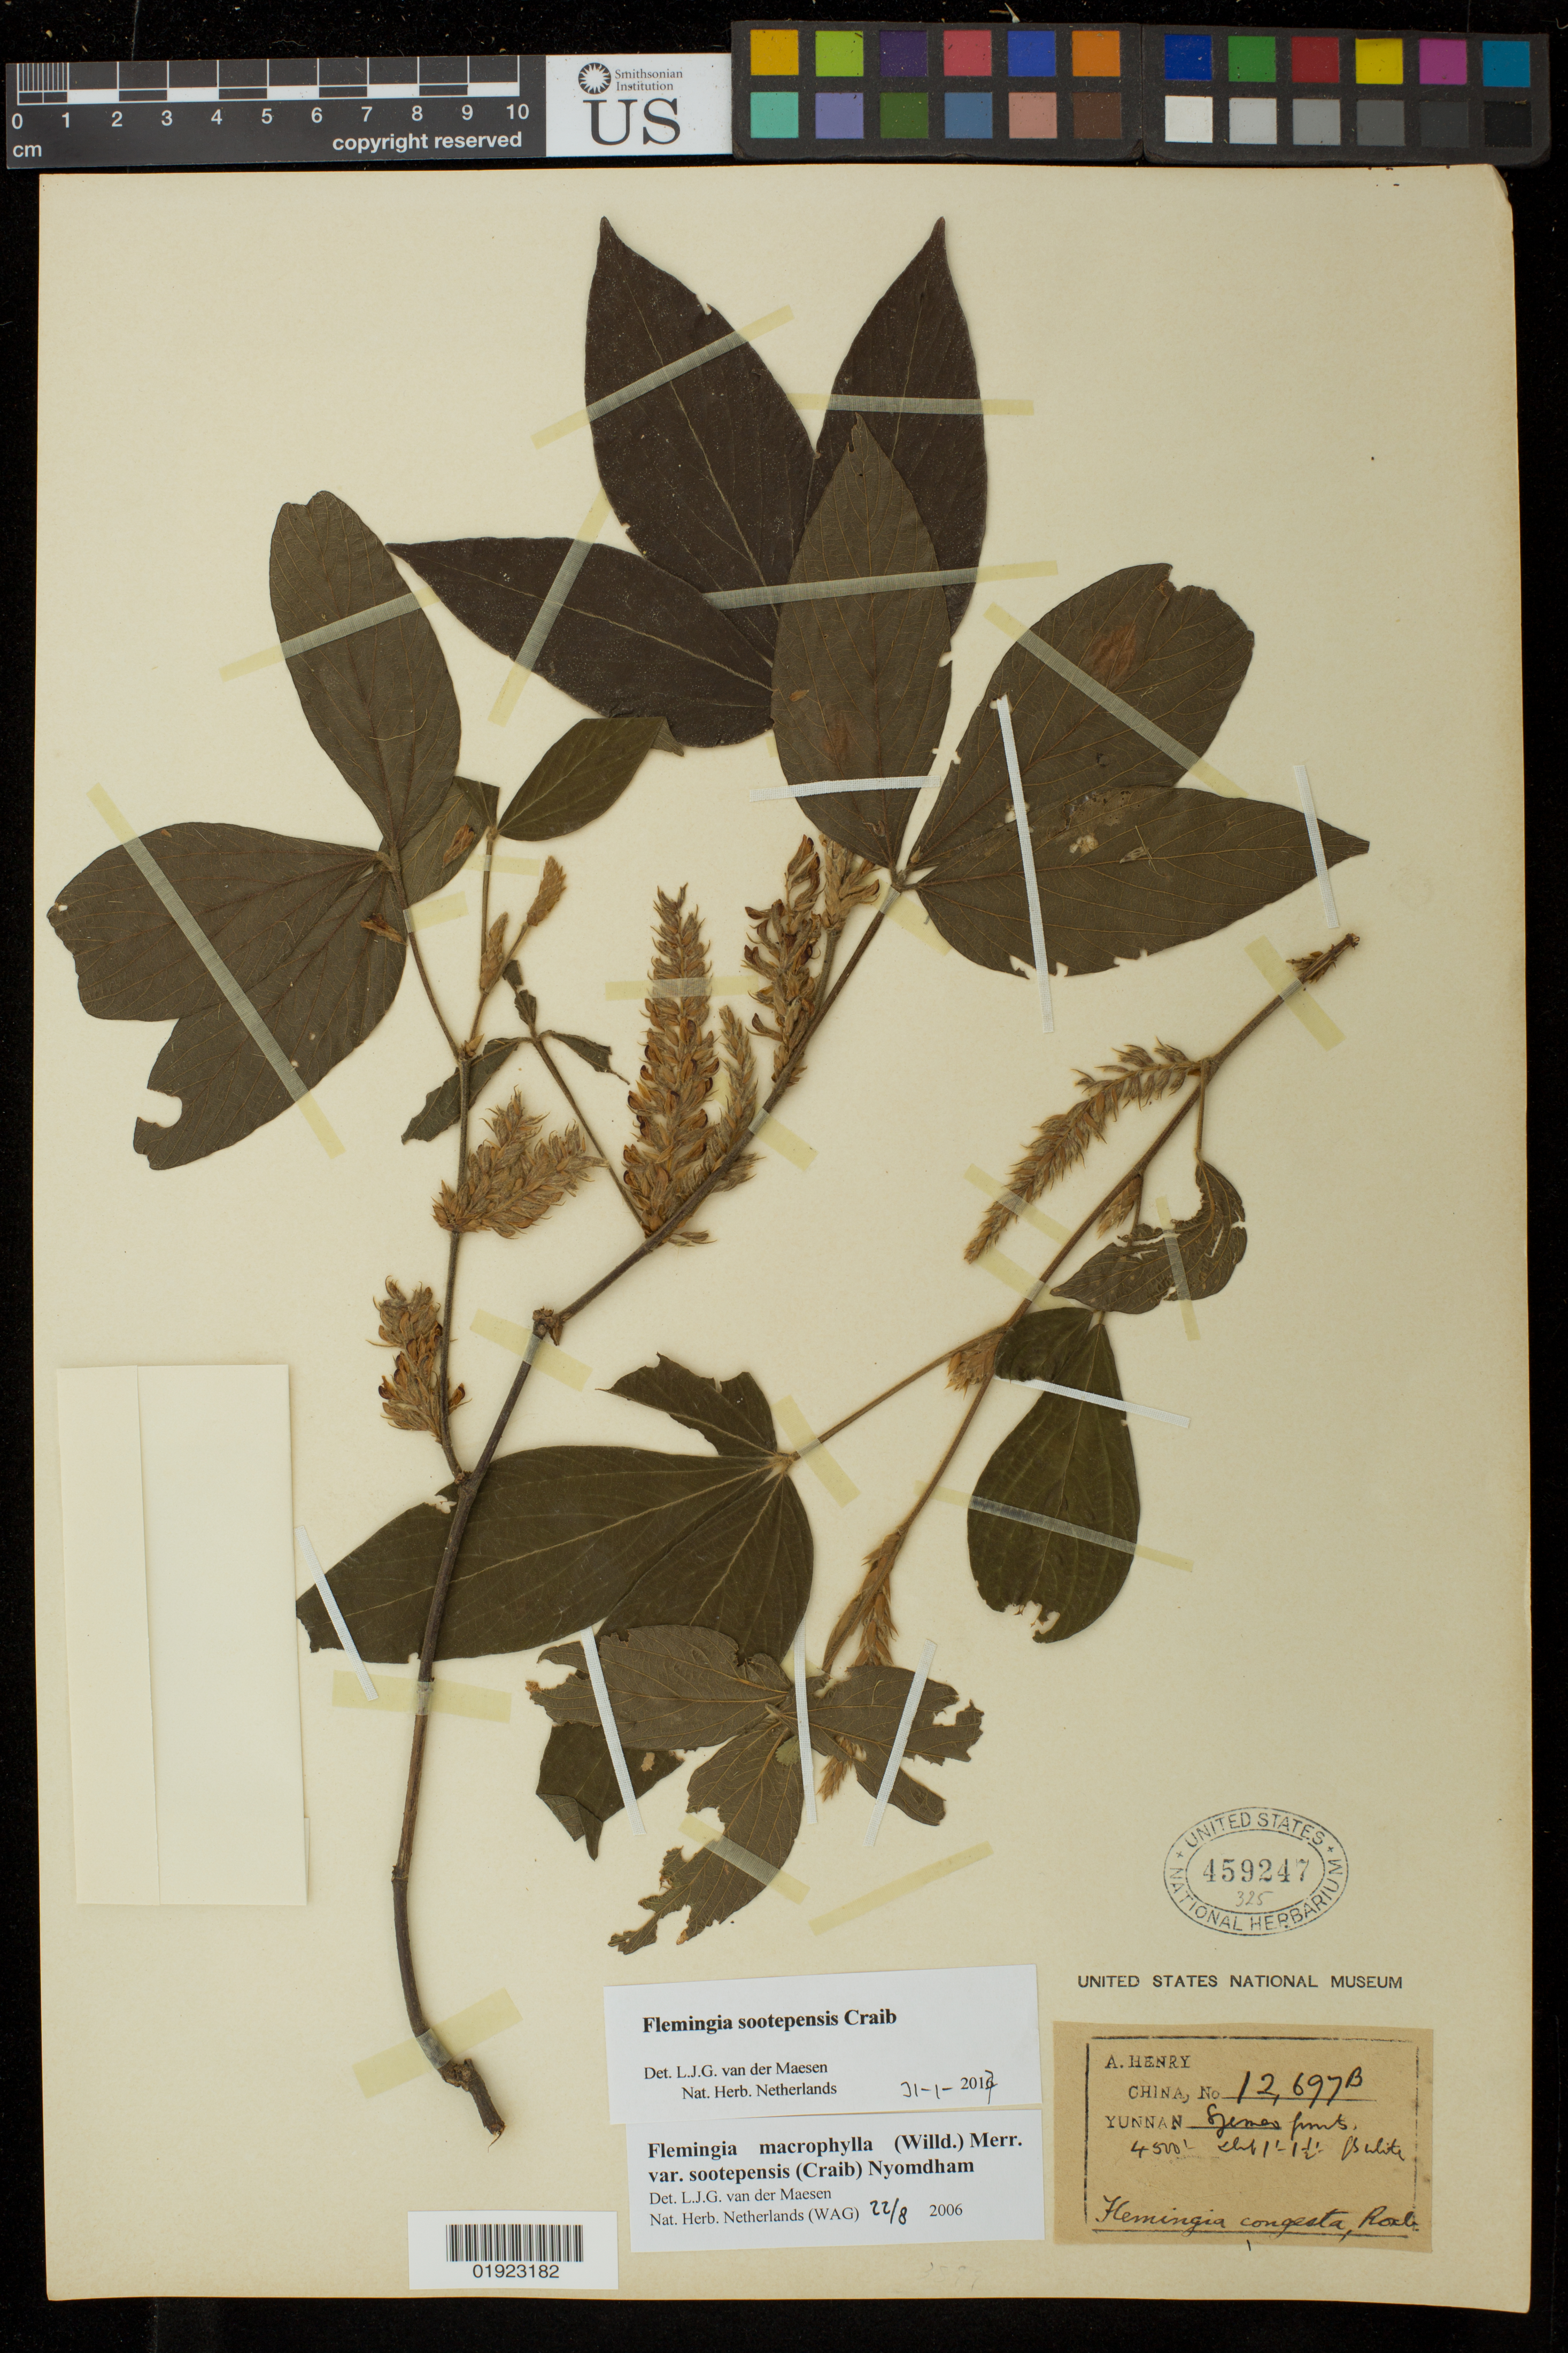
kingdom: Plantae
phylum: Tracheophyta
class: Magnoliopsida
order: Fabales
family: Fabaceae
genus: Flemingia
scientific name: Flemingia sootepensis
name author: Craib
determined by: van der Maesen, L.J.G.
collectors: A. Henry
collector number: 12697 B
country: China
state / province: Yunnan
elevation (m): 1372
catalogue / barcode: US 459247